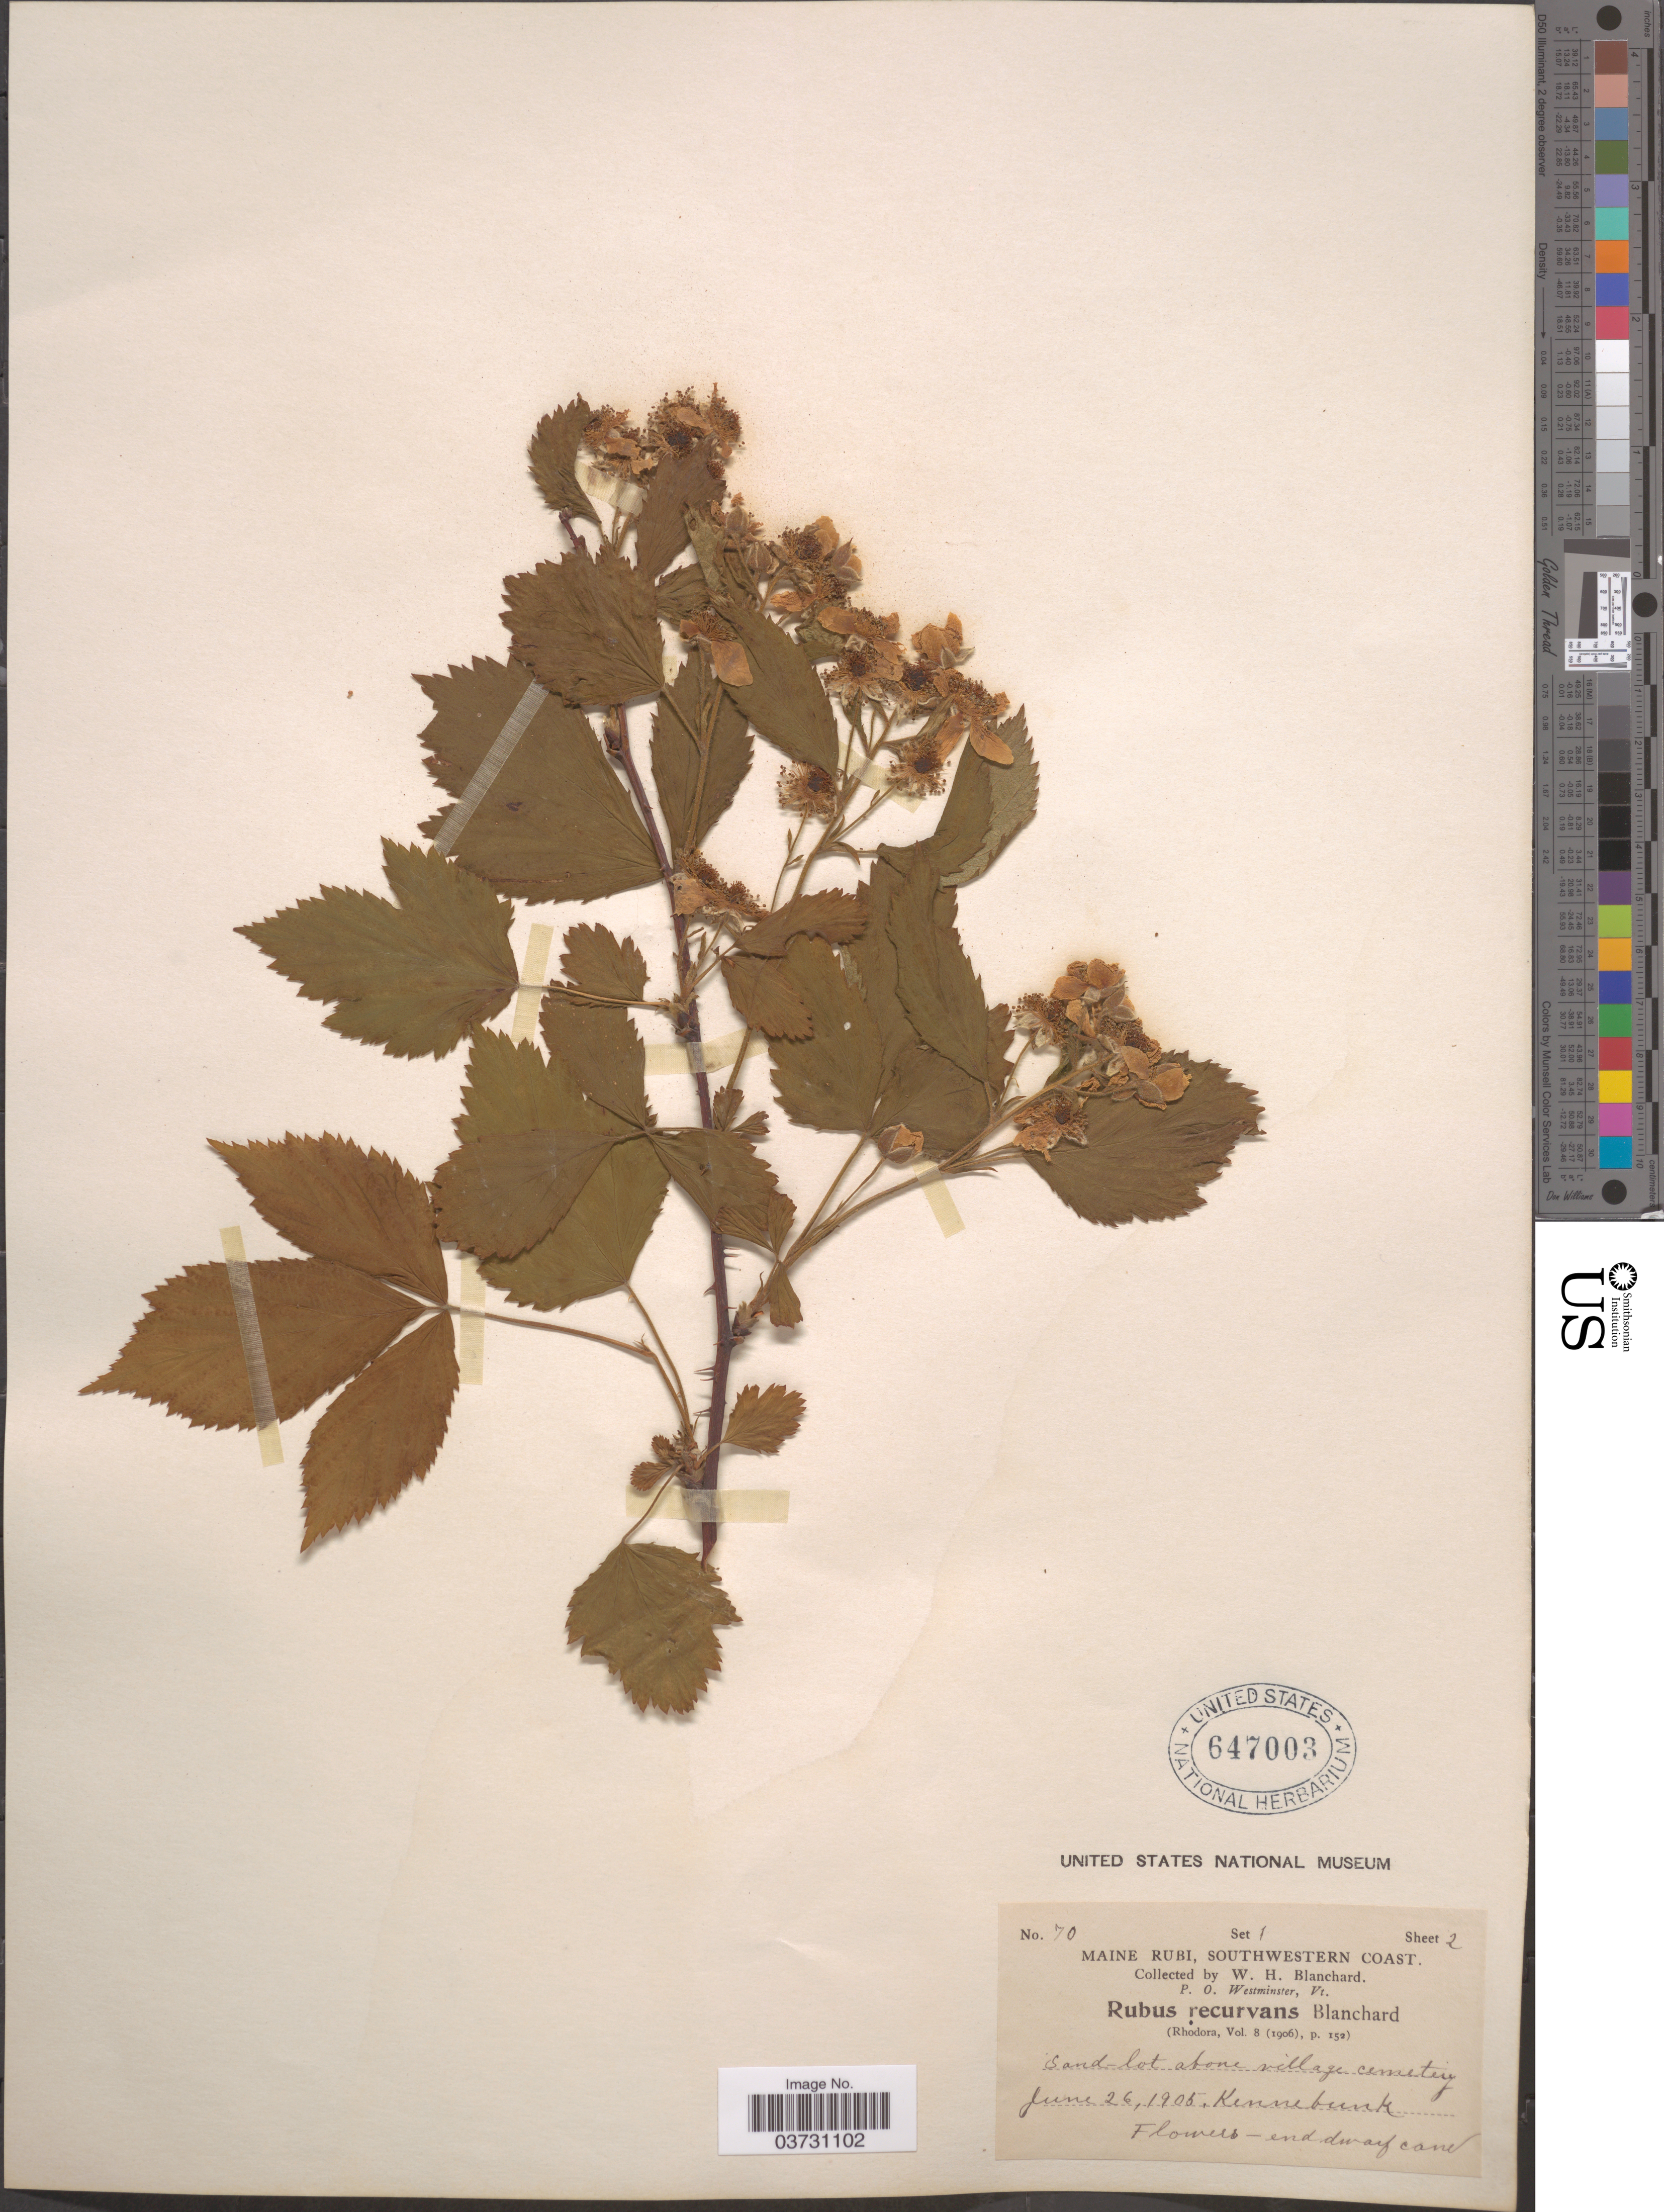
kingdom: Plantae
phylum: Tracheophyta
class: Magnoliopsida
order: Rosales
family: Rosaceae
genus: Rubus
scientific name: Rubus recurvans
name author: Blanch.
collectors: W. H. Blanchard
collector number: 70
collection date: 1905-06-26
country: United States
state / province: Maine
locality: Southwestern Coast. Sand-lot above village cemetry. Kennebunk.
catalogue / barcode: US 647003